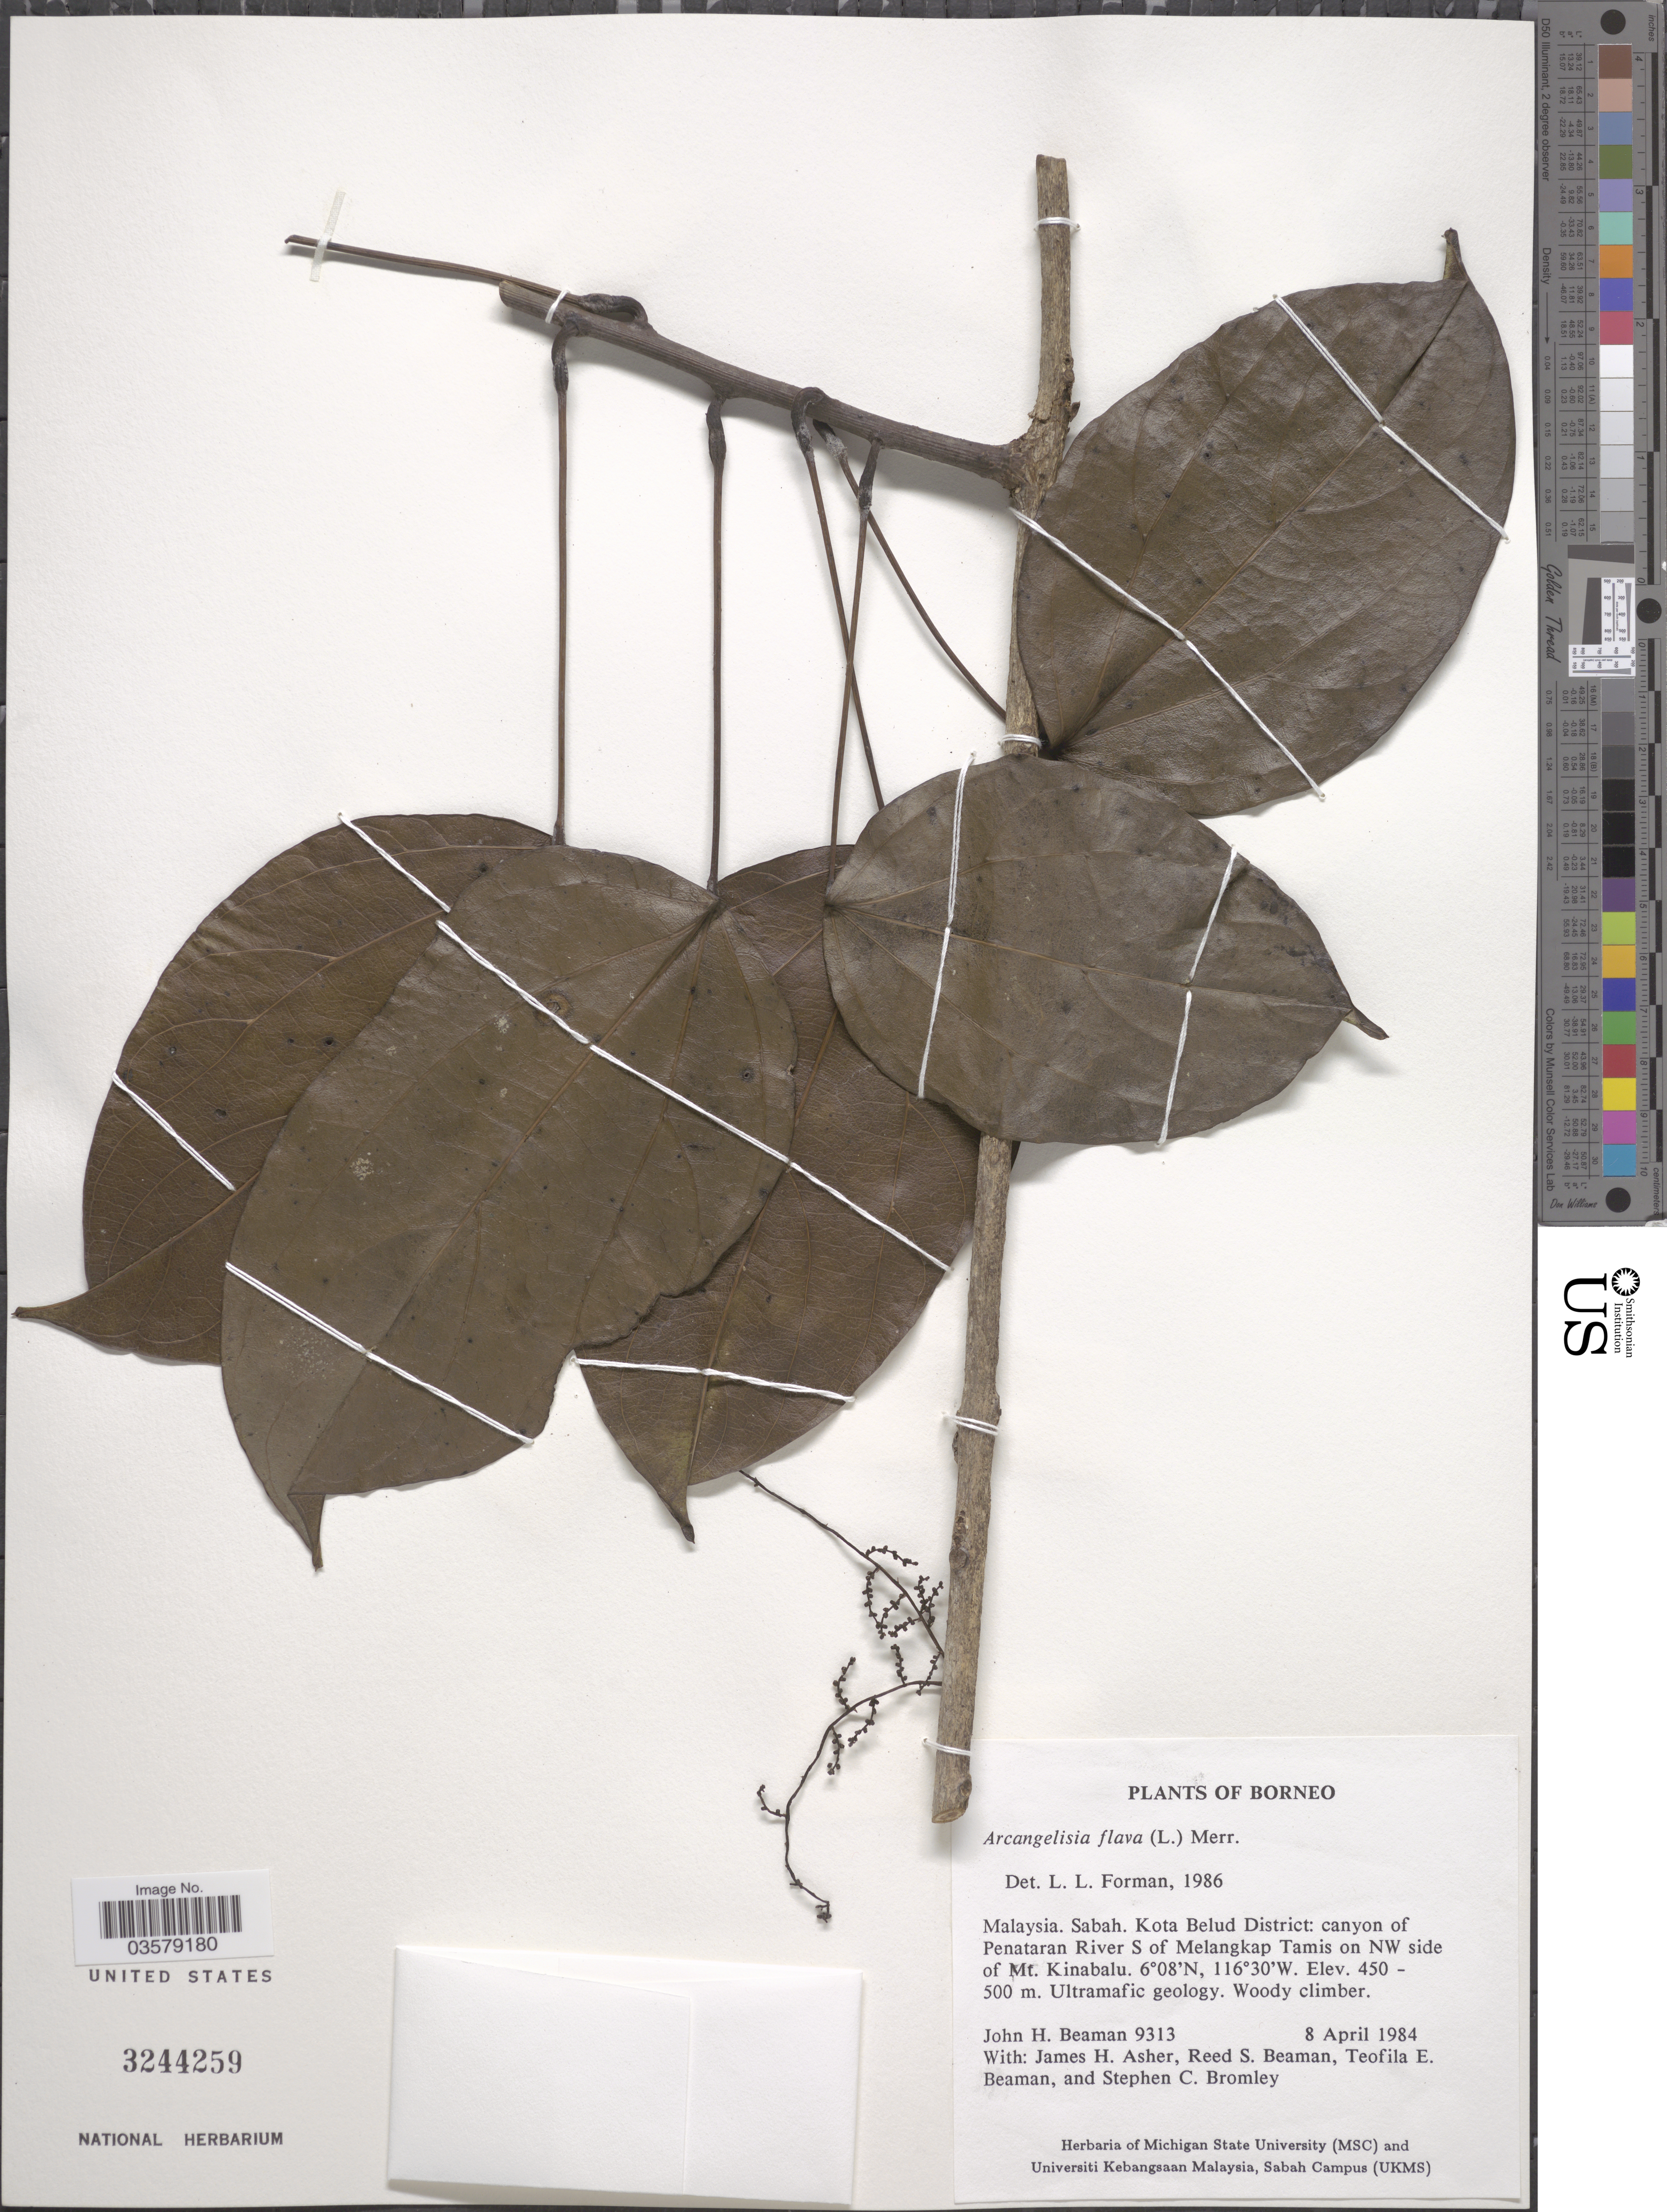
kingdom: Plantae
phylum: Tracheophyta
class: Magnoliopsida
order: Ranunculales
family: Menispermaceae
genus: Arcangelisia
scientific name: Arcangelisia flava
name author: (L.) Merr.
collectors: J. H. Beaman, J. Asher, R. S. Beaman, T. E. Beaman & S. Bromley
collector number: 9313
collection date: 1984-04-08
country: Malaysia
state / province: Sabah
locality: Kota Belud District: canyon of Penataran River S of Melangkap Tamis on NW side of Mt. Kinabalu.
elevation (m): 450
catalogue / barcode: US 3244259